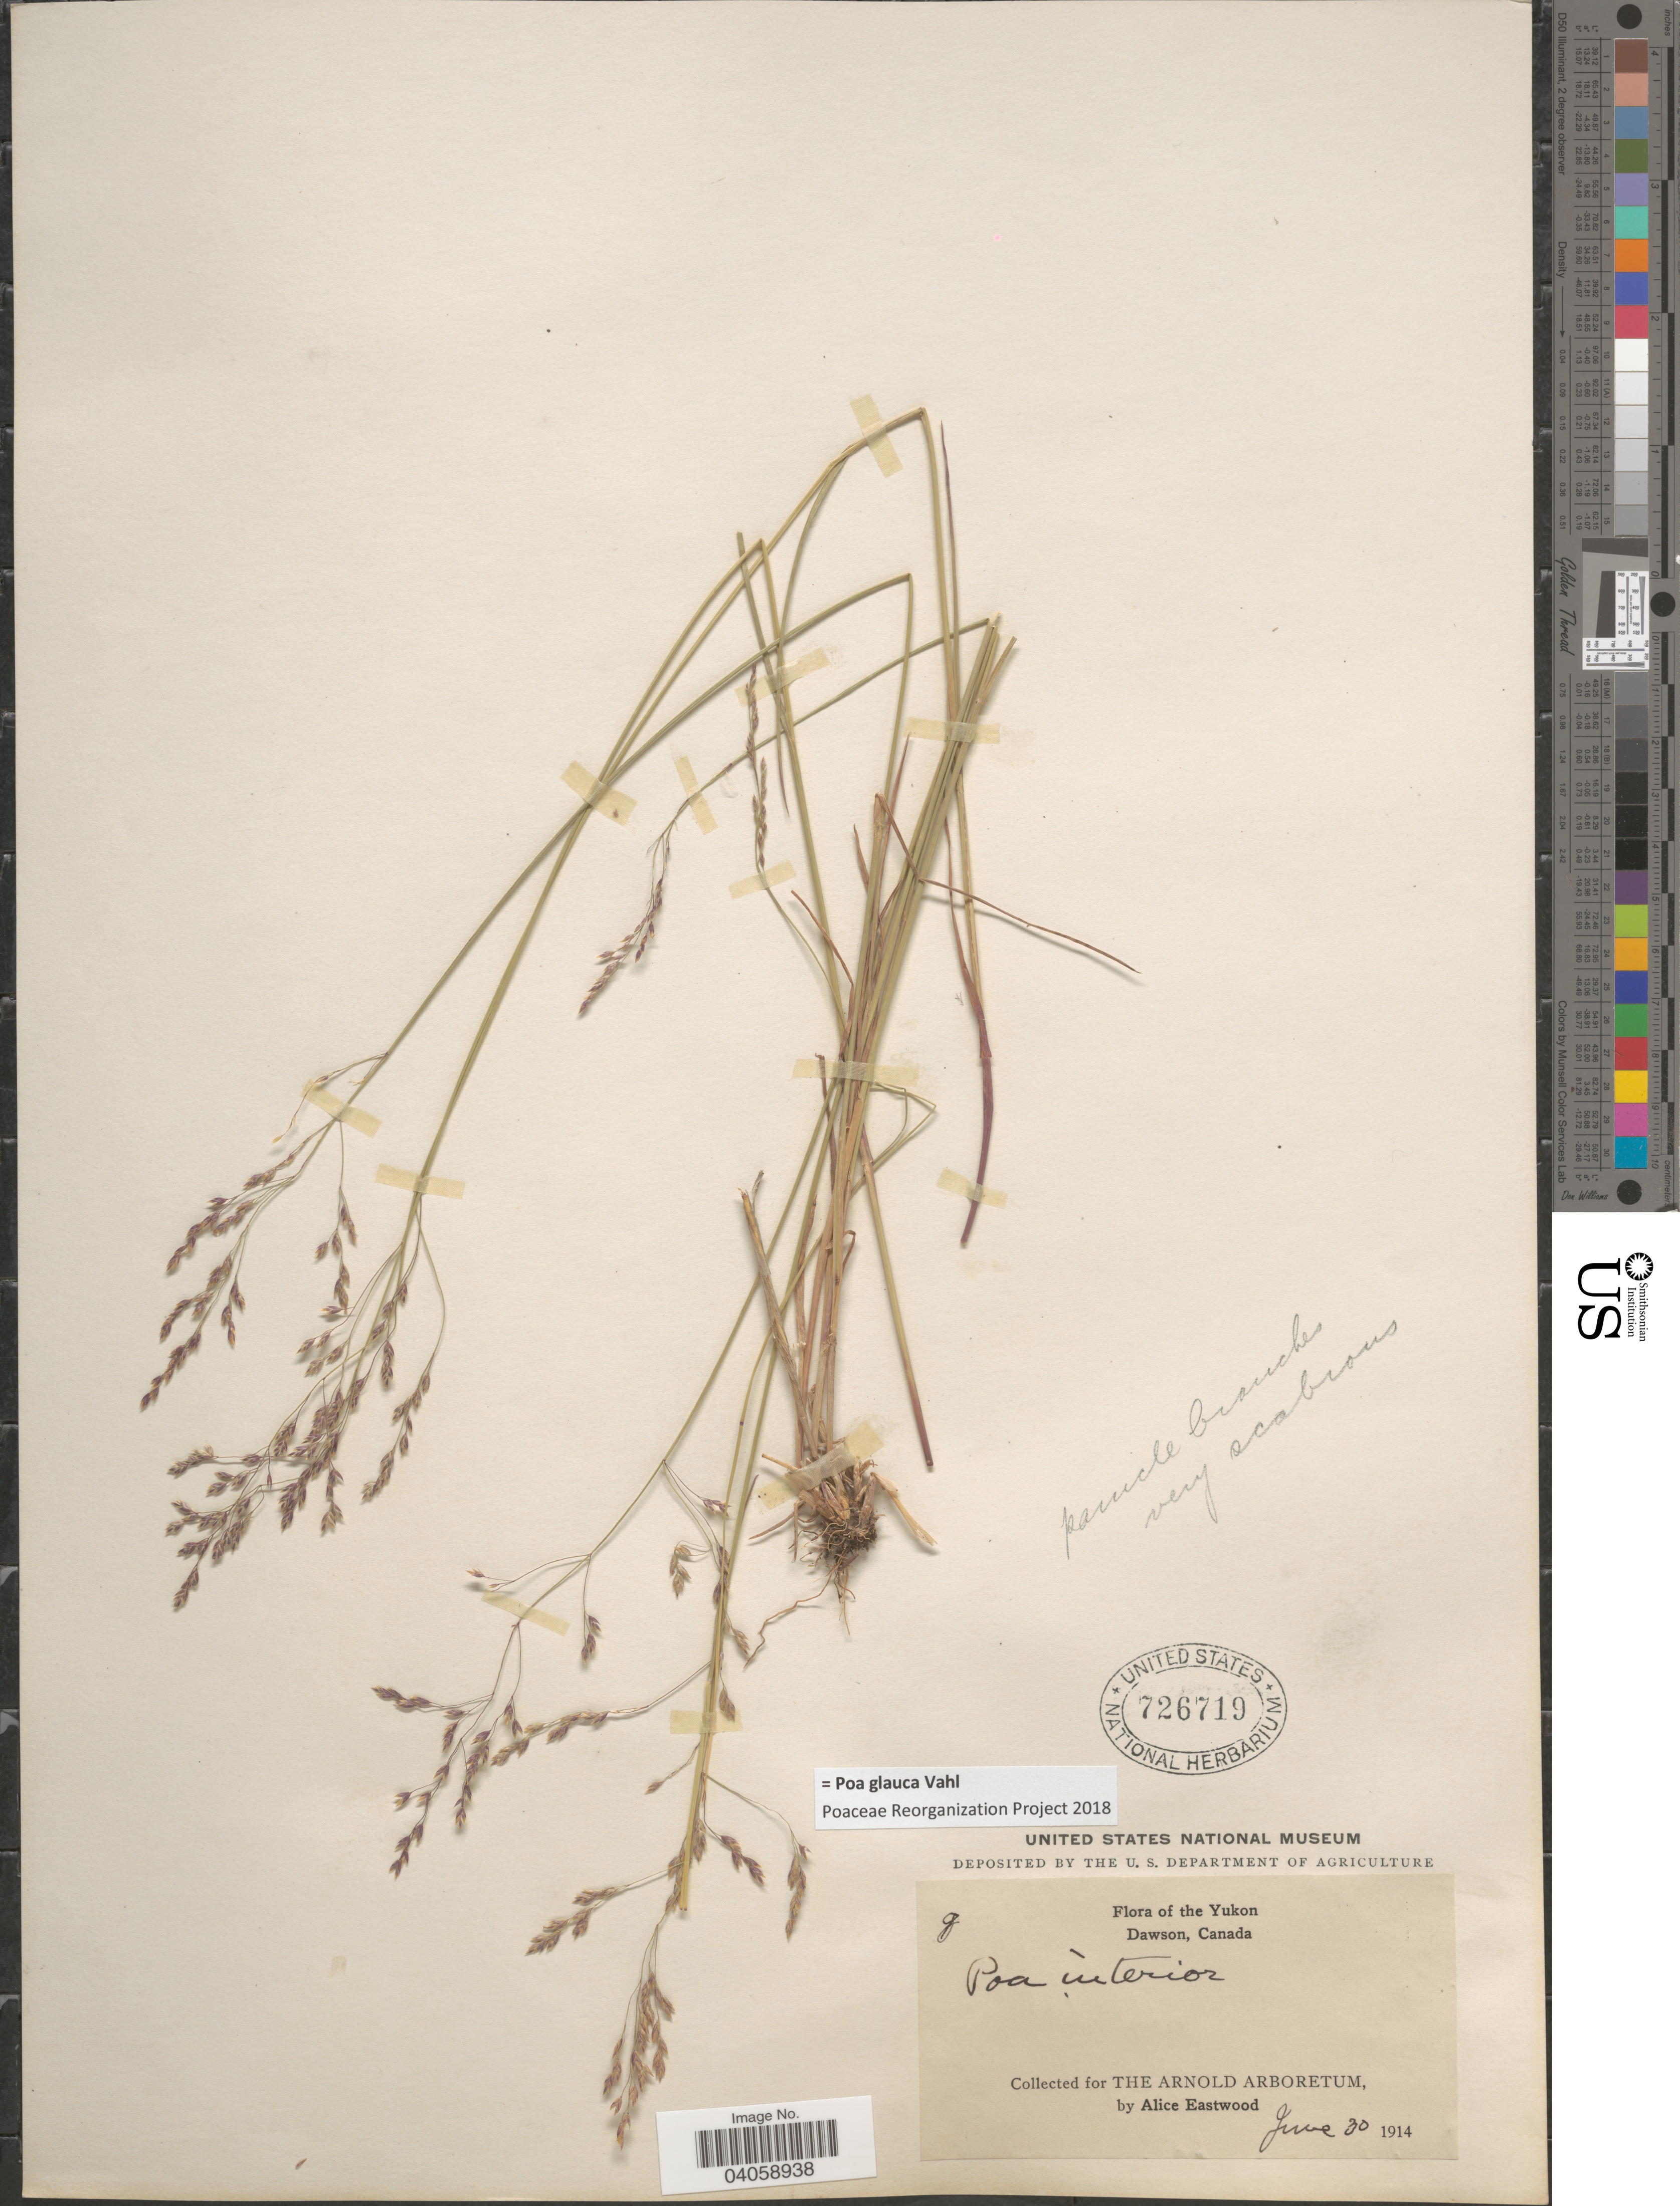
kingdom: Plantae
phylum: Tracheophyta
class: Liliopsida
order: Poales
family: Poaceae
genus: Poa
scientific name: Poa glauca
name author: Vahl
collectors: A. Eastwood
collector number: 8*?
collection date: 1914-06-30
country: Canada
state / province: Yukon Territory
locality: The Yukon. Dawson.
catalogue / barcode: US 726719